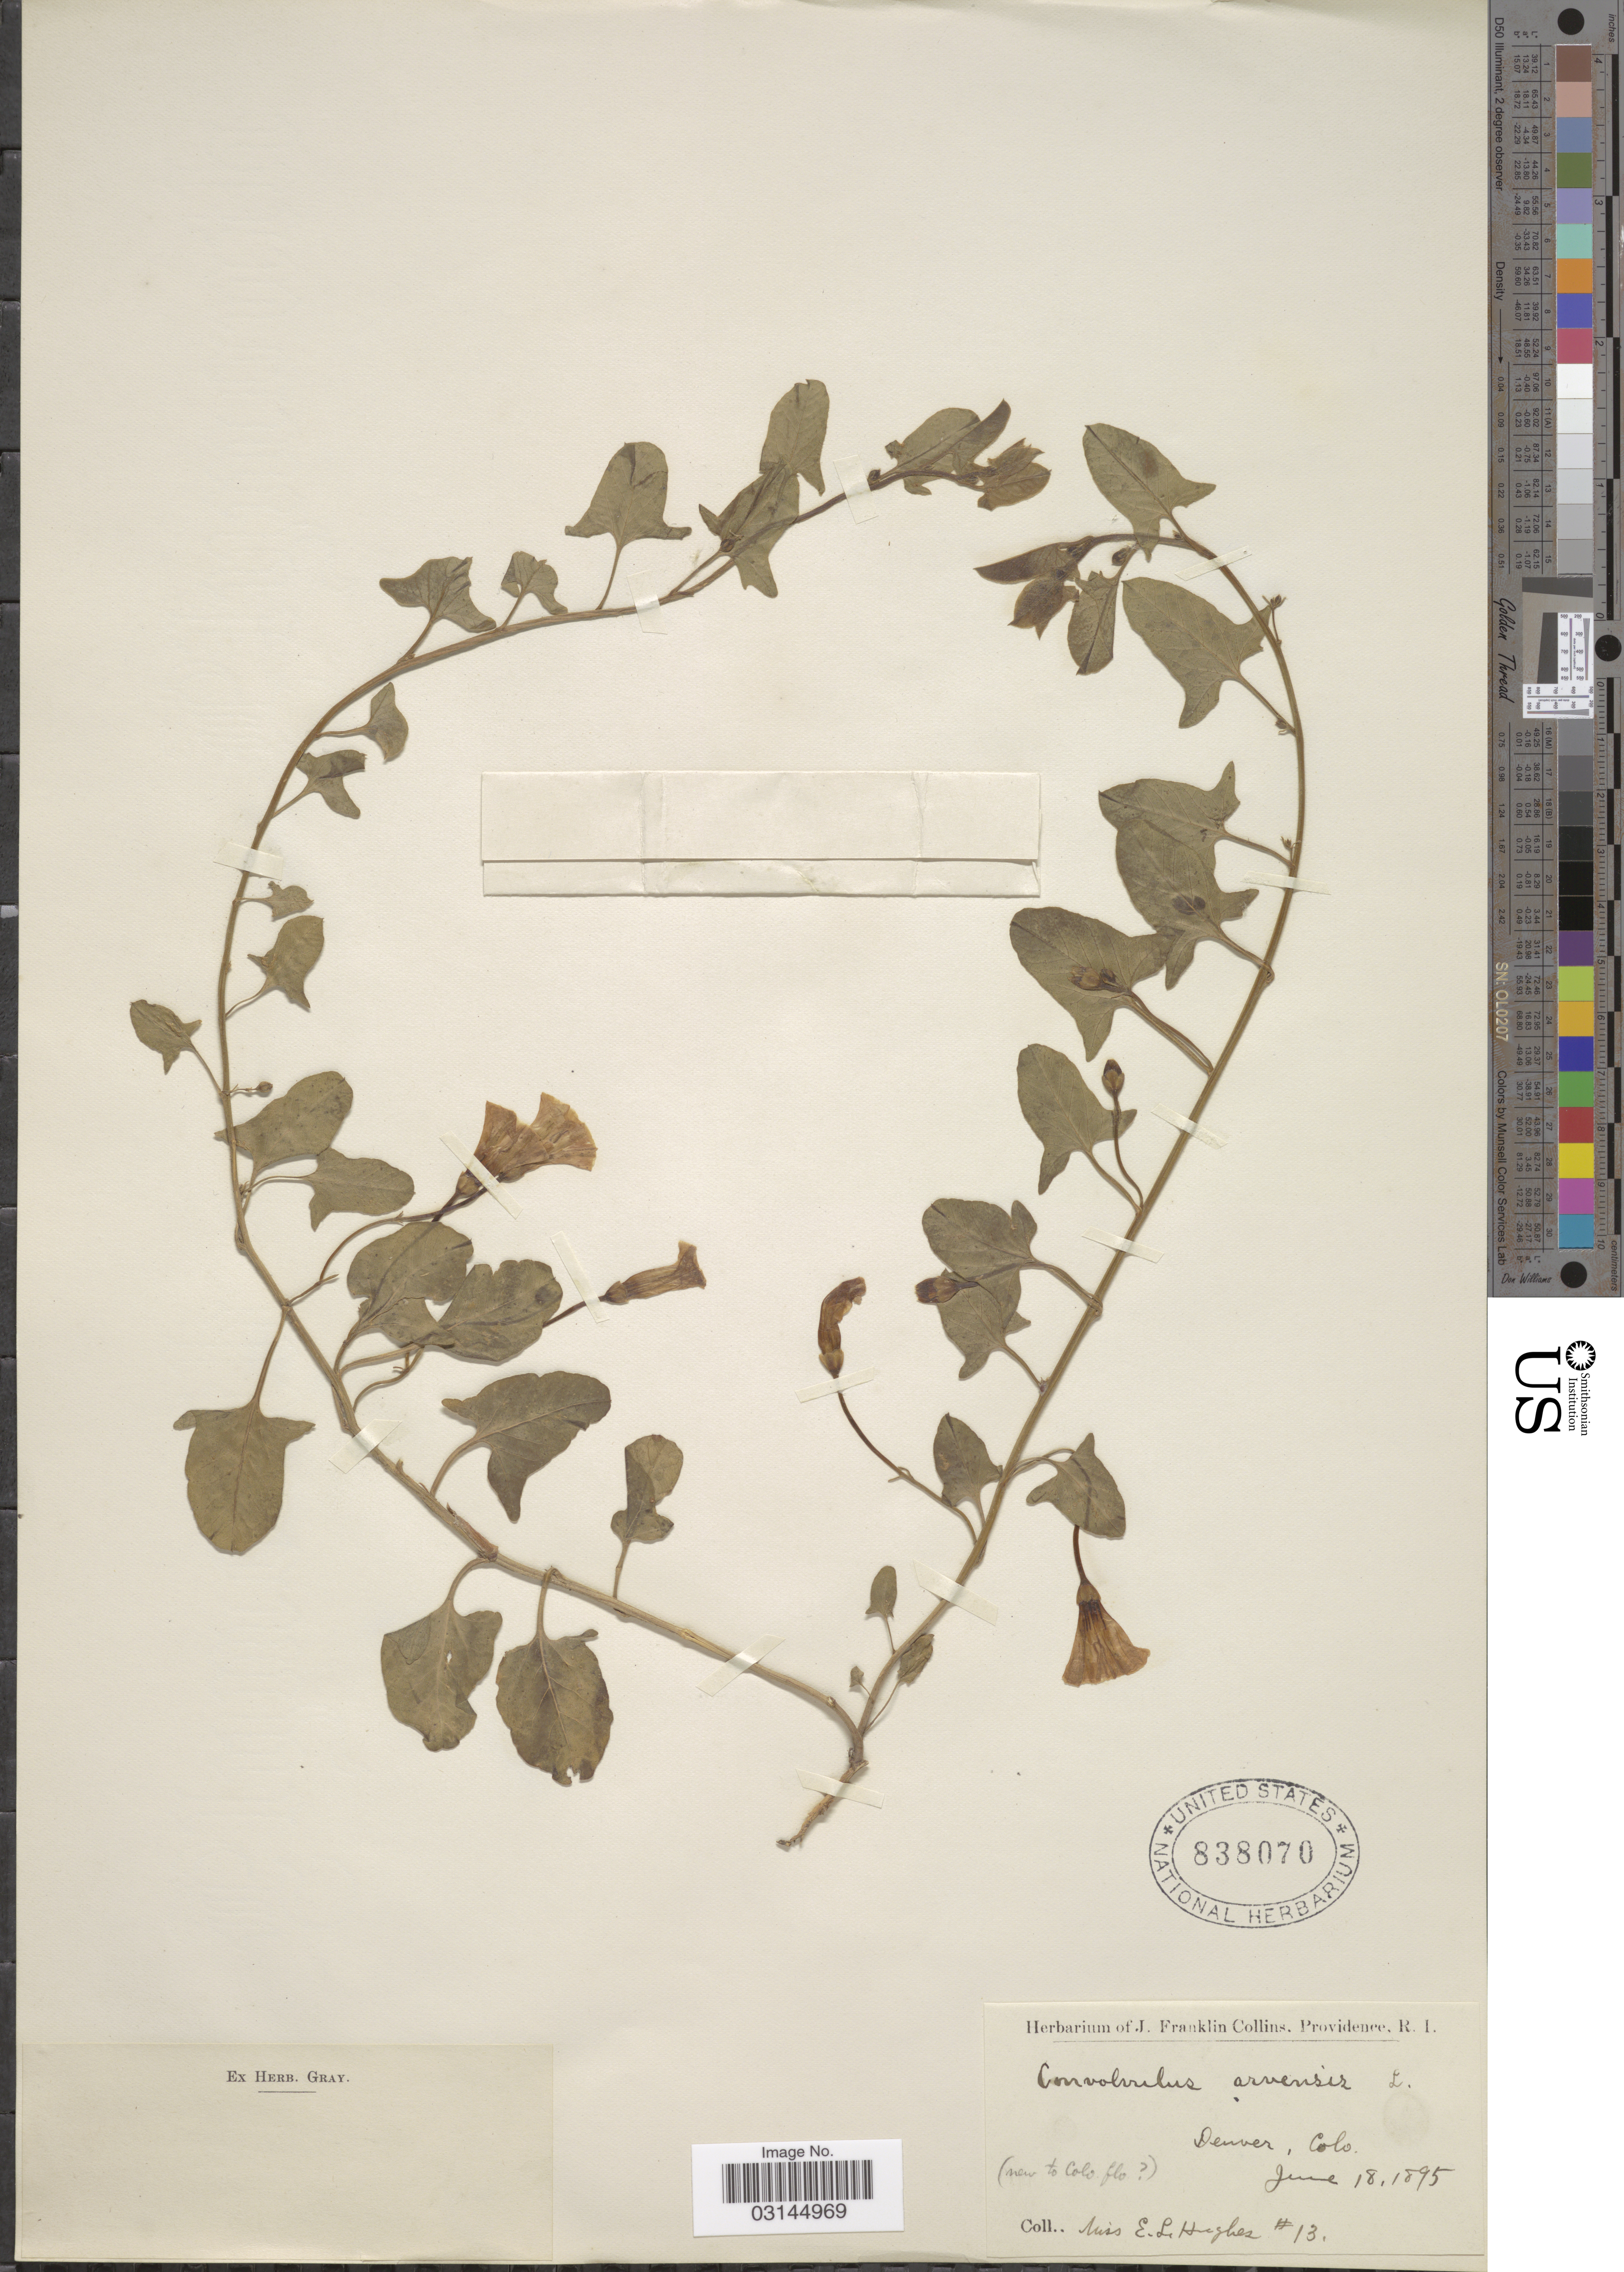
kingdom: Plantae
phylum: Tracheophyta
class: Magnoliopsida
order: Solanales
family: Convolvulaceae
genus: Convolvulus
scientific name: Convolvulus arvensis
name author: L.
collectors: E. Hughes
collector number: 13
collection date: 1895-06-18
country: United States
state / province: Colorado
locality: Denver, Colo.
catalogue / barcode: US 838070